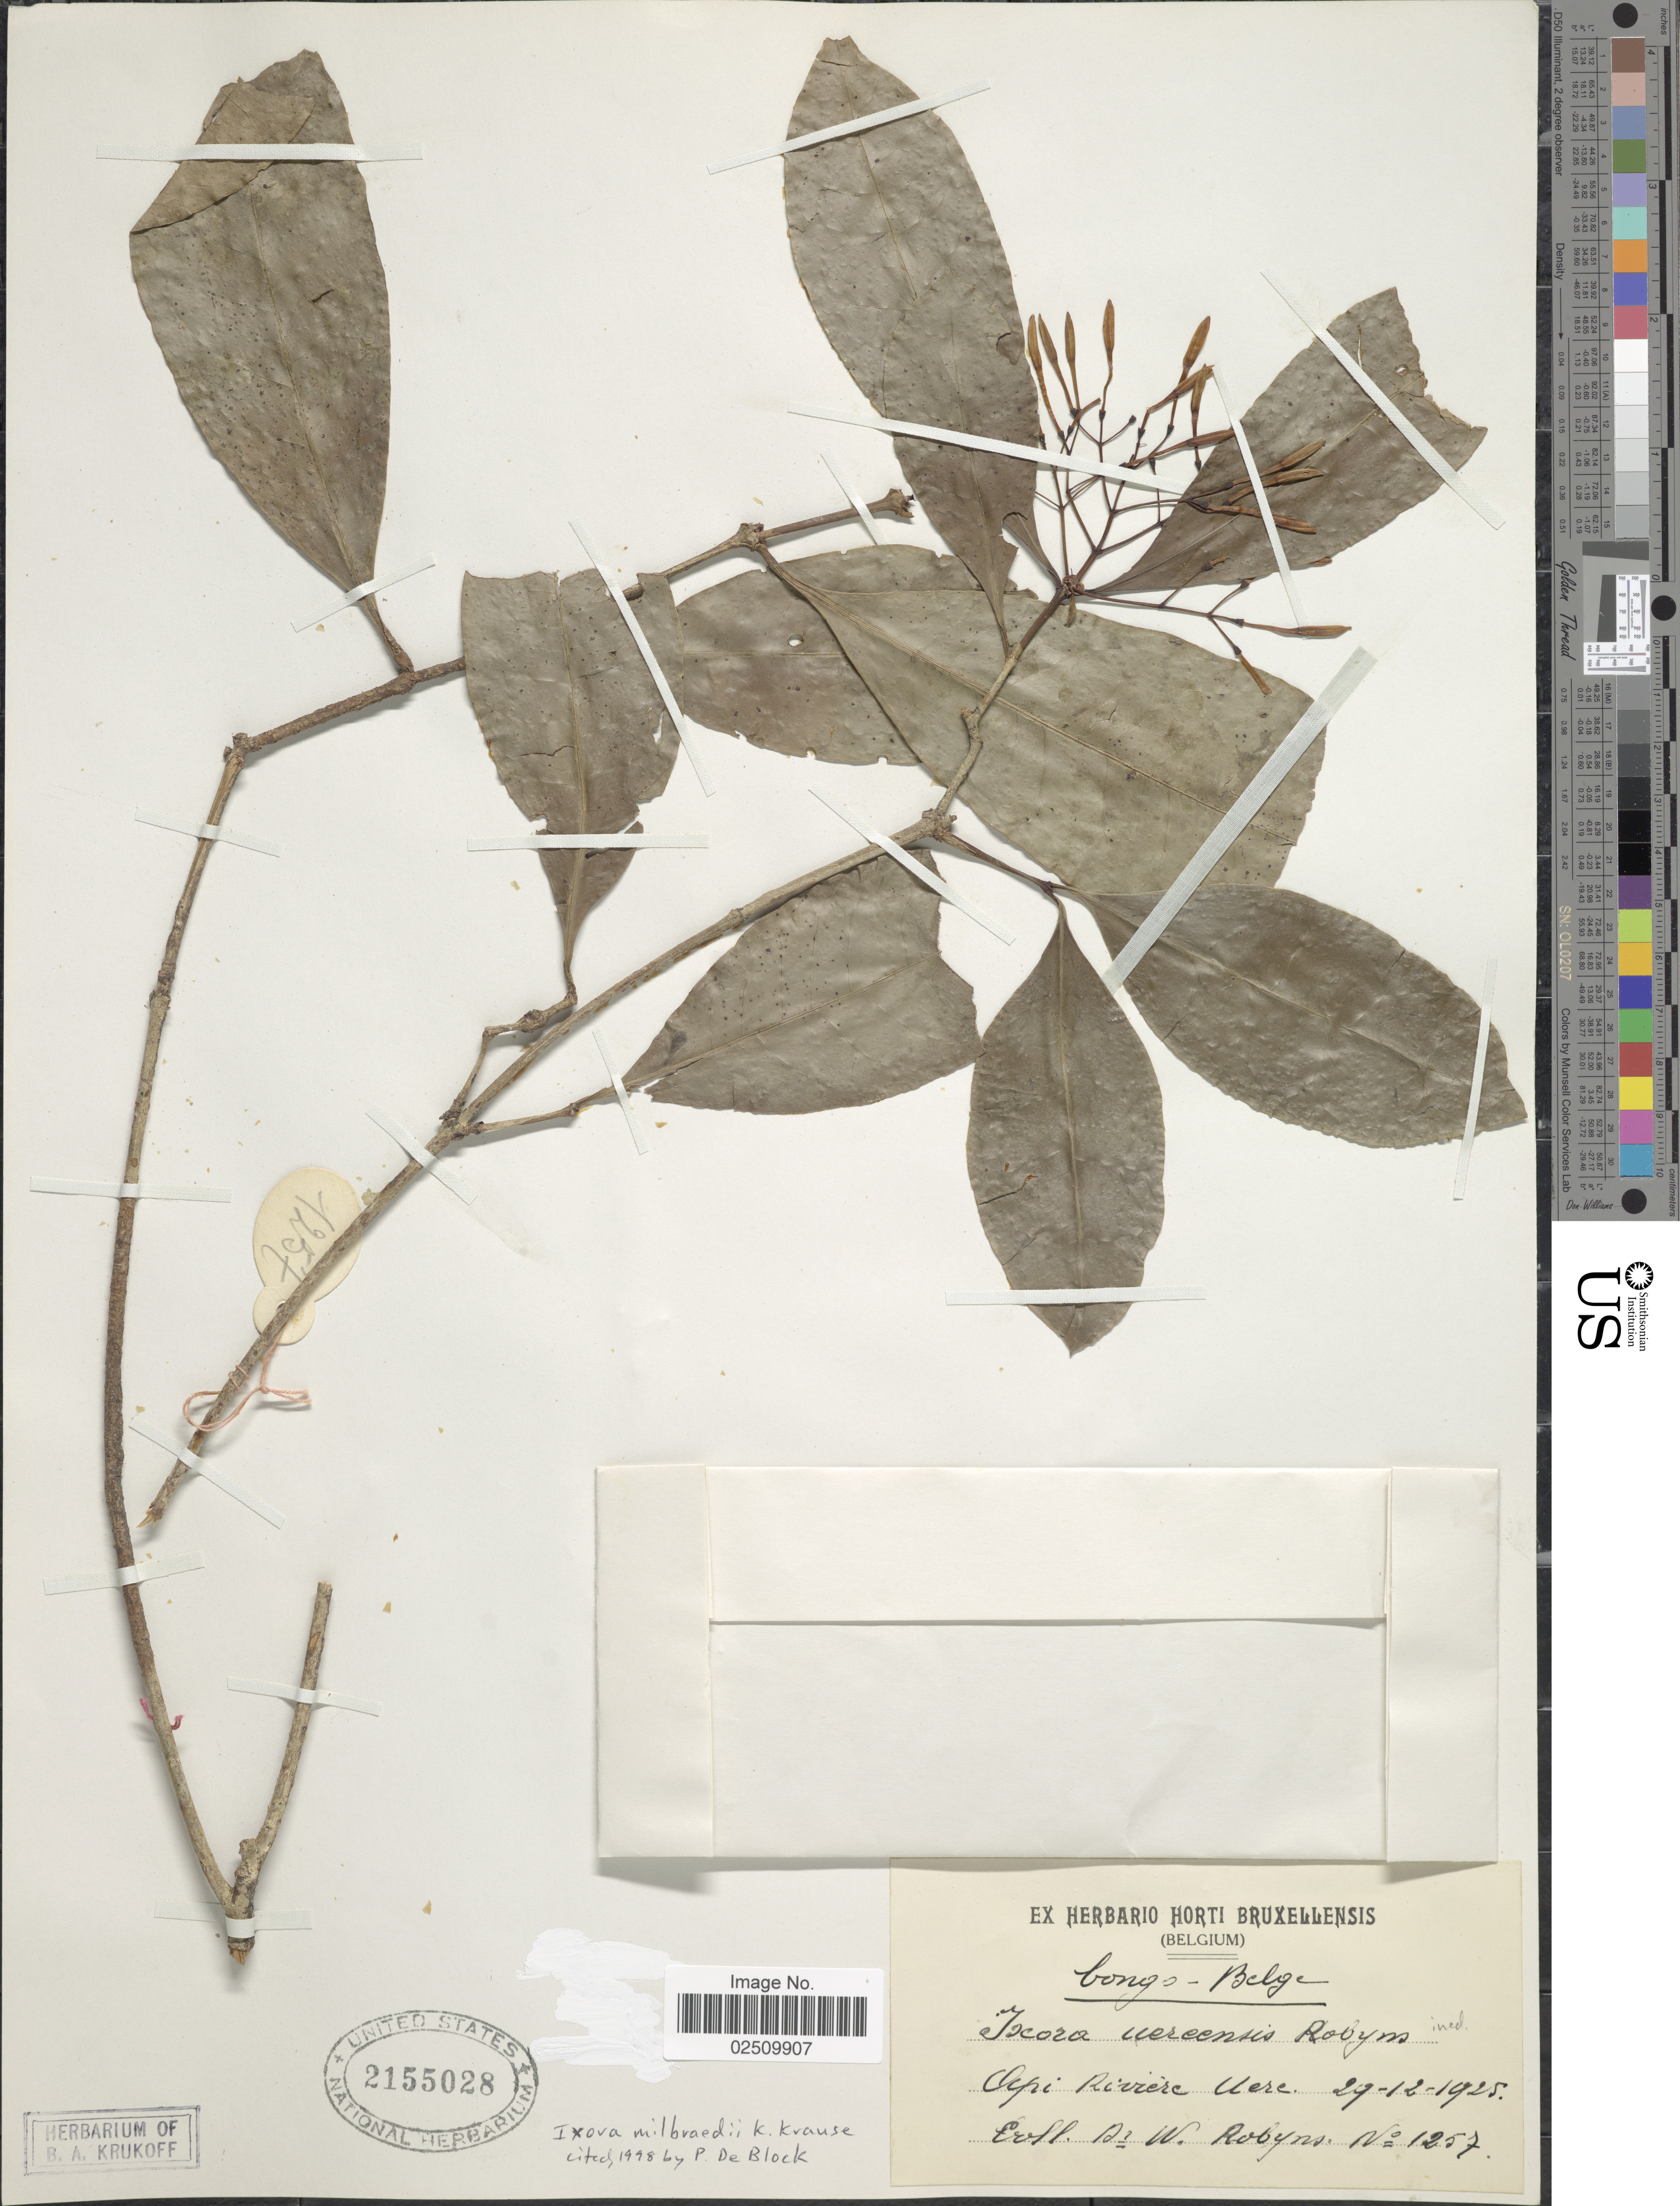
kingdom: Plantae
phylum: Tracheophyta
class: Magnoliopsida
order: Gentianales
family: Rubiaceae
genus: Ixora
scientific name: Ixora mildbraedii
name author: K. Krause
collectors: W. Robyns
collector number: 1257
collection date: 1925-12-29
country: Congo, Democratic Republic of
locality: Congo Belge. Api River Uere.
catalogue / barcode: US 2155028